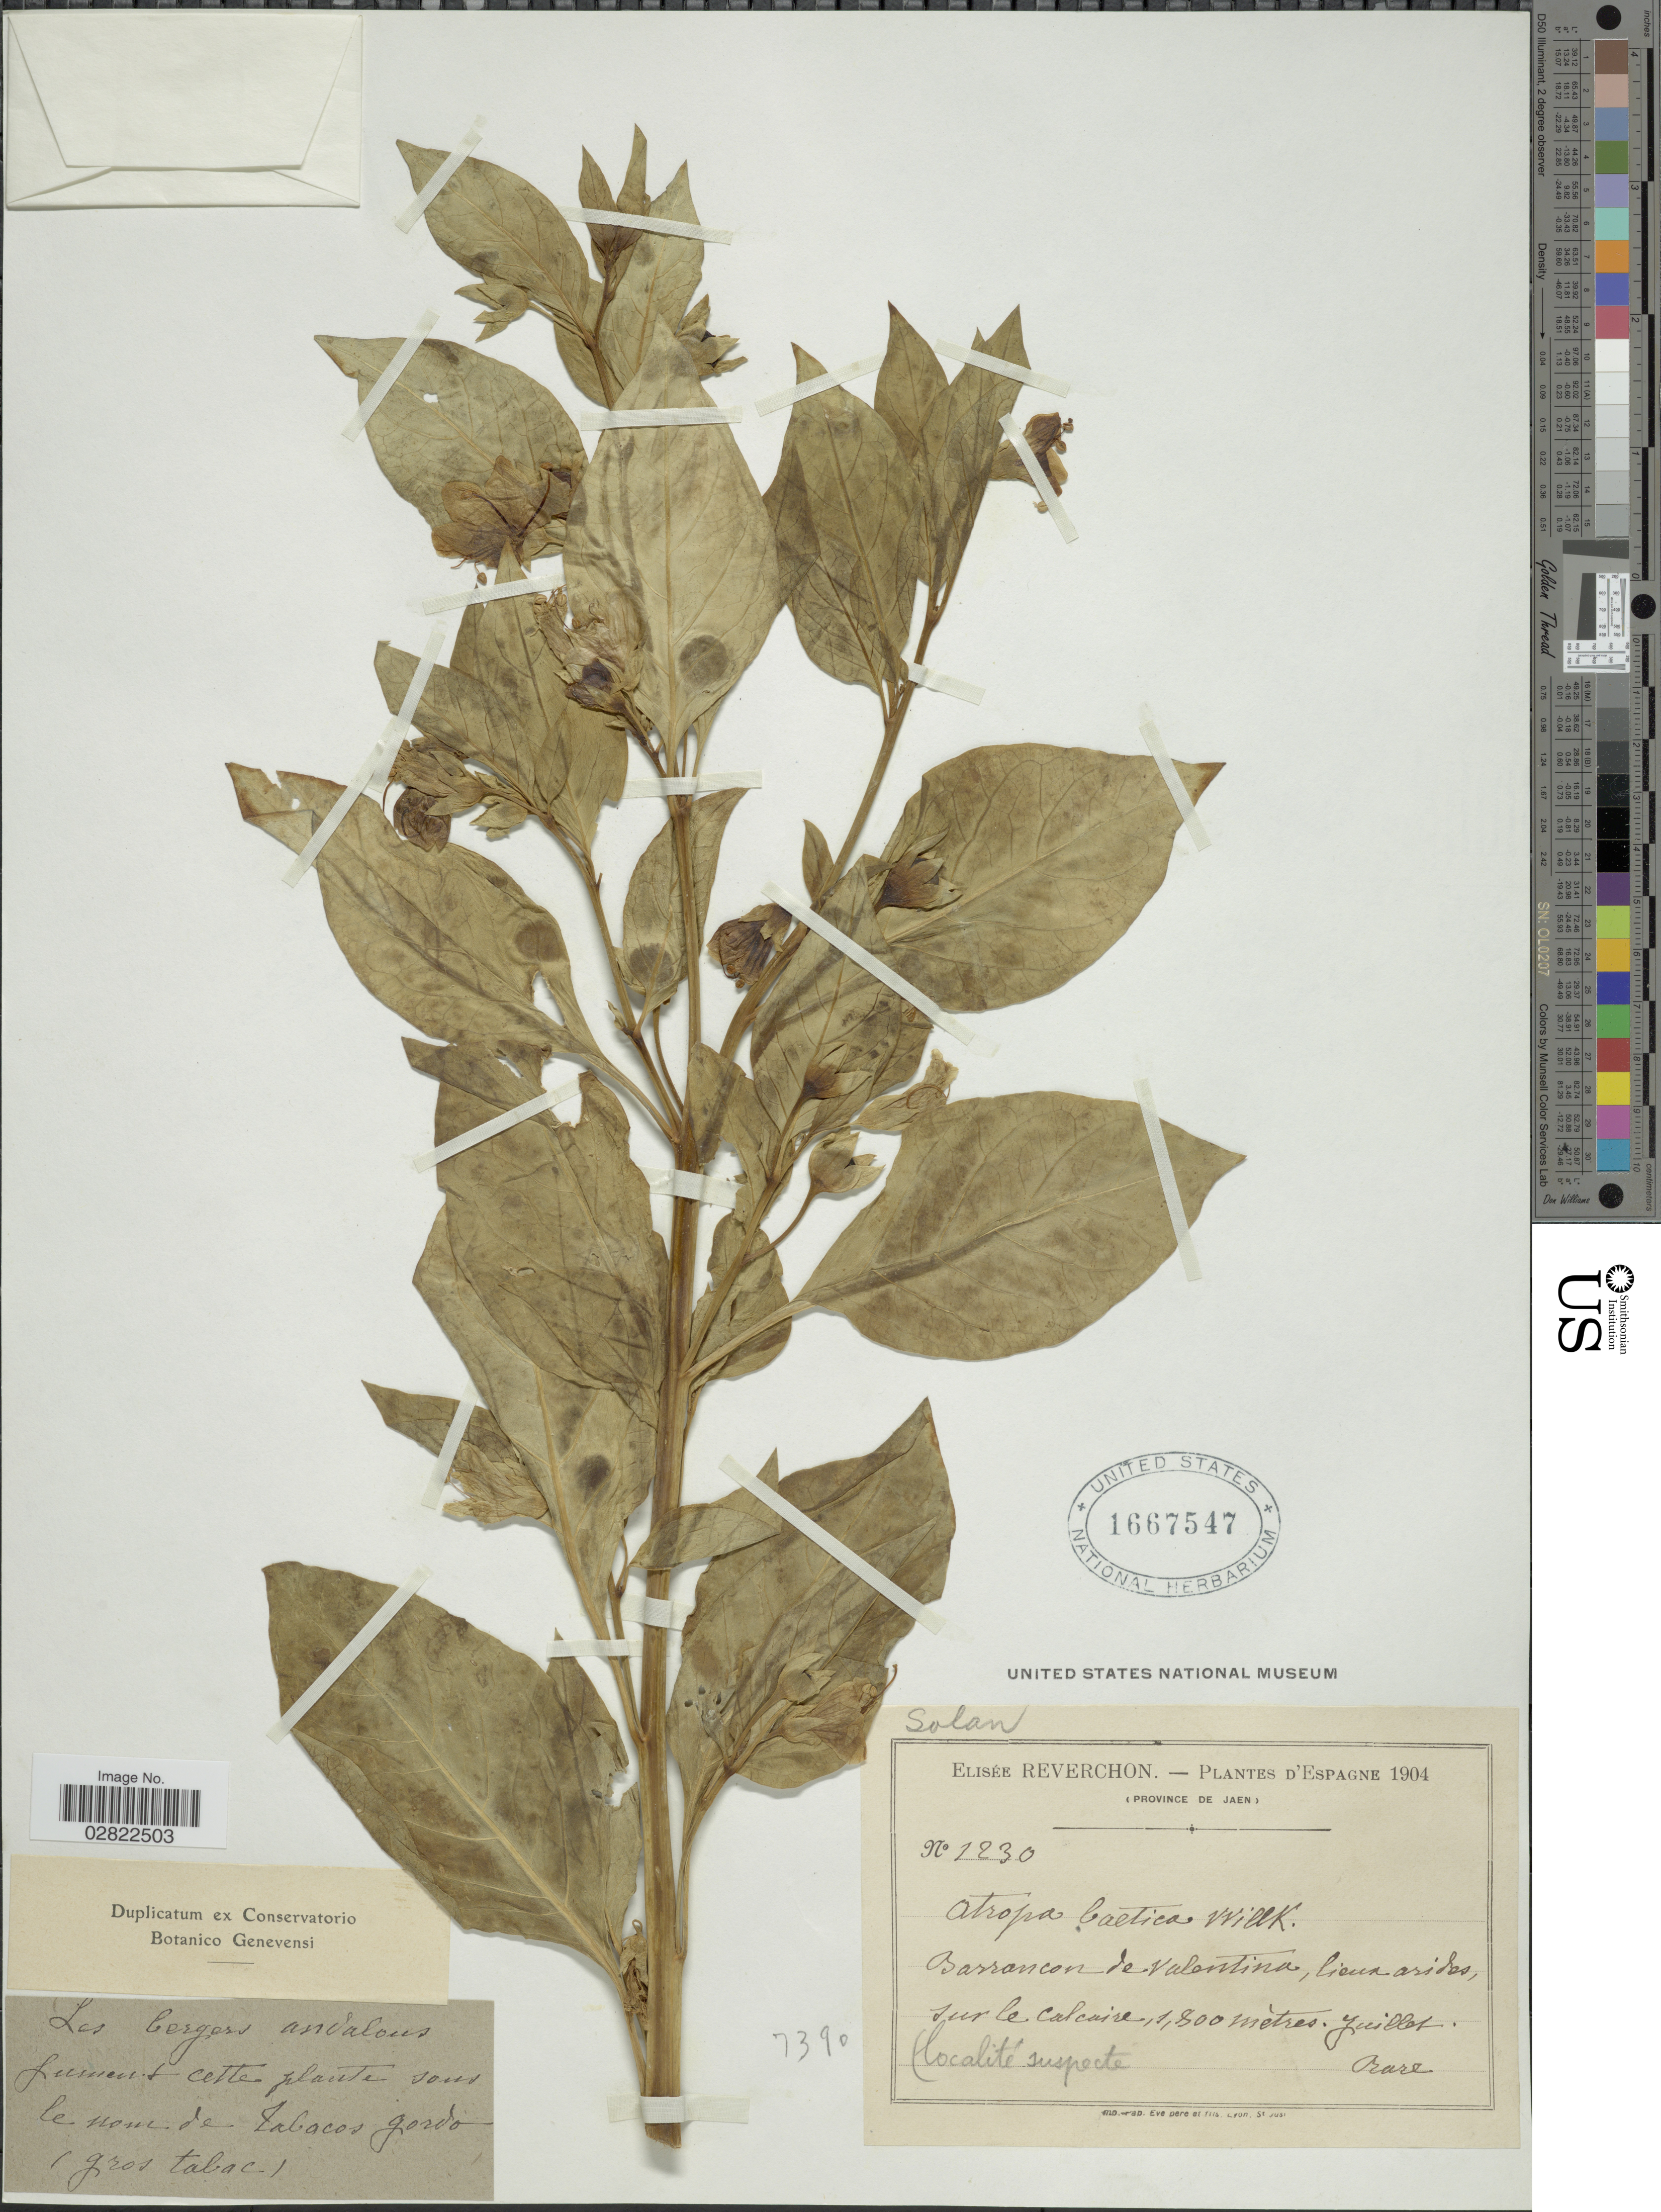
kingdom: Plantae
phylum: Tracheophyta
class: Magnoliopsida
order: Solanales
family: Solanaceae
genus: Atropa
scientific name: Atropa baetica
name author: Willk.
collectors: E. Reverchon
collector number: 1230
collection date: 1904-07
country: Spain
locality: (Province de Jaen), Barrancon de Valentina, lieux arides sur le calcaire.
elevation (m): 1800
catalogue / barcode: US 1667547